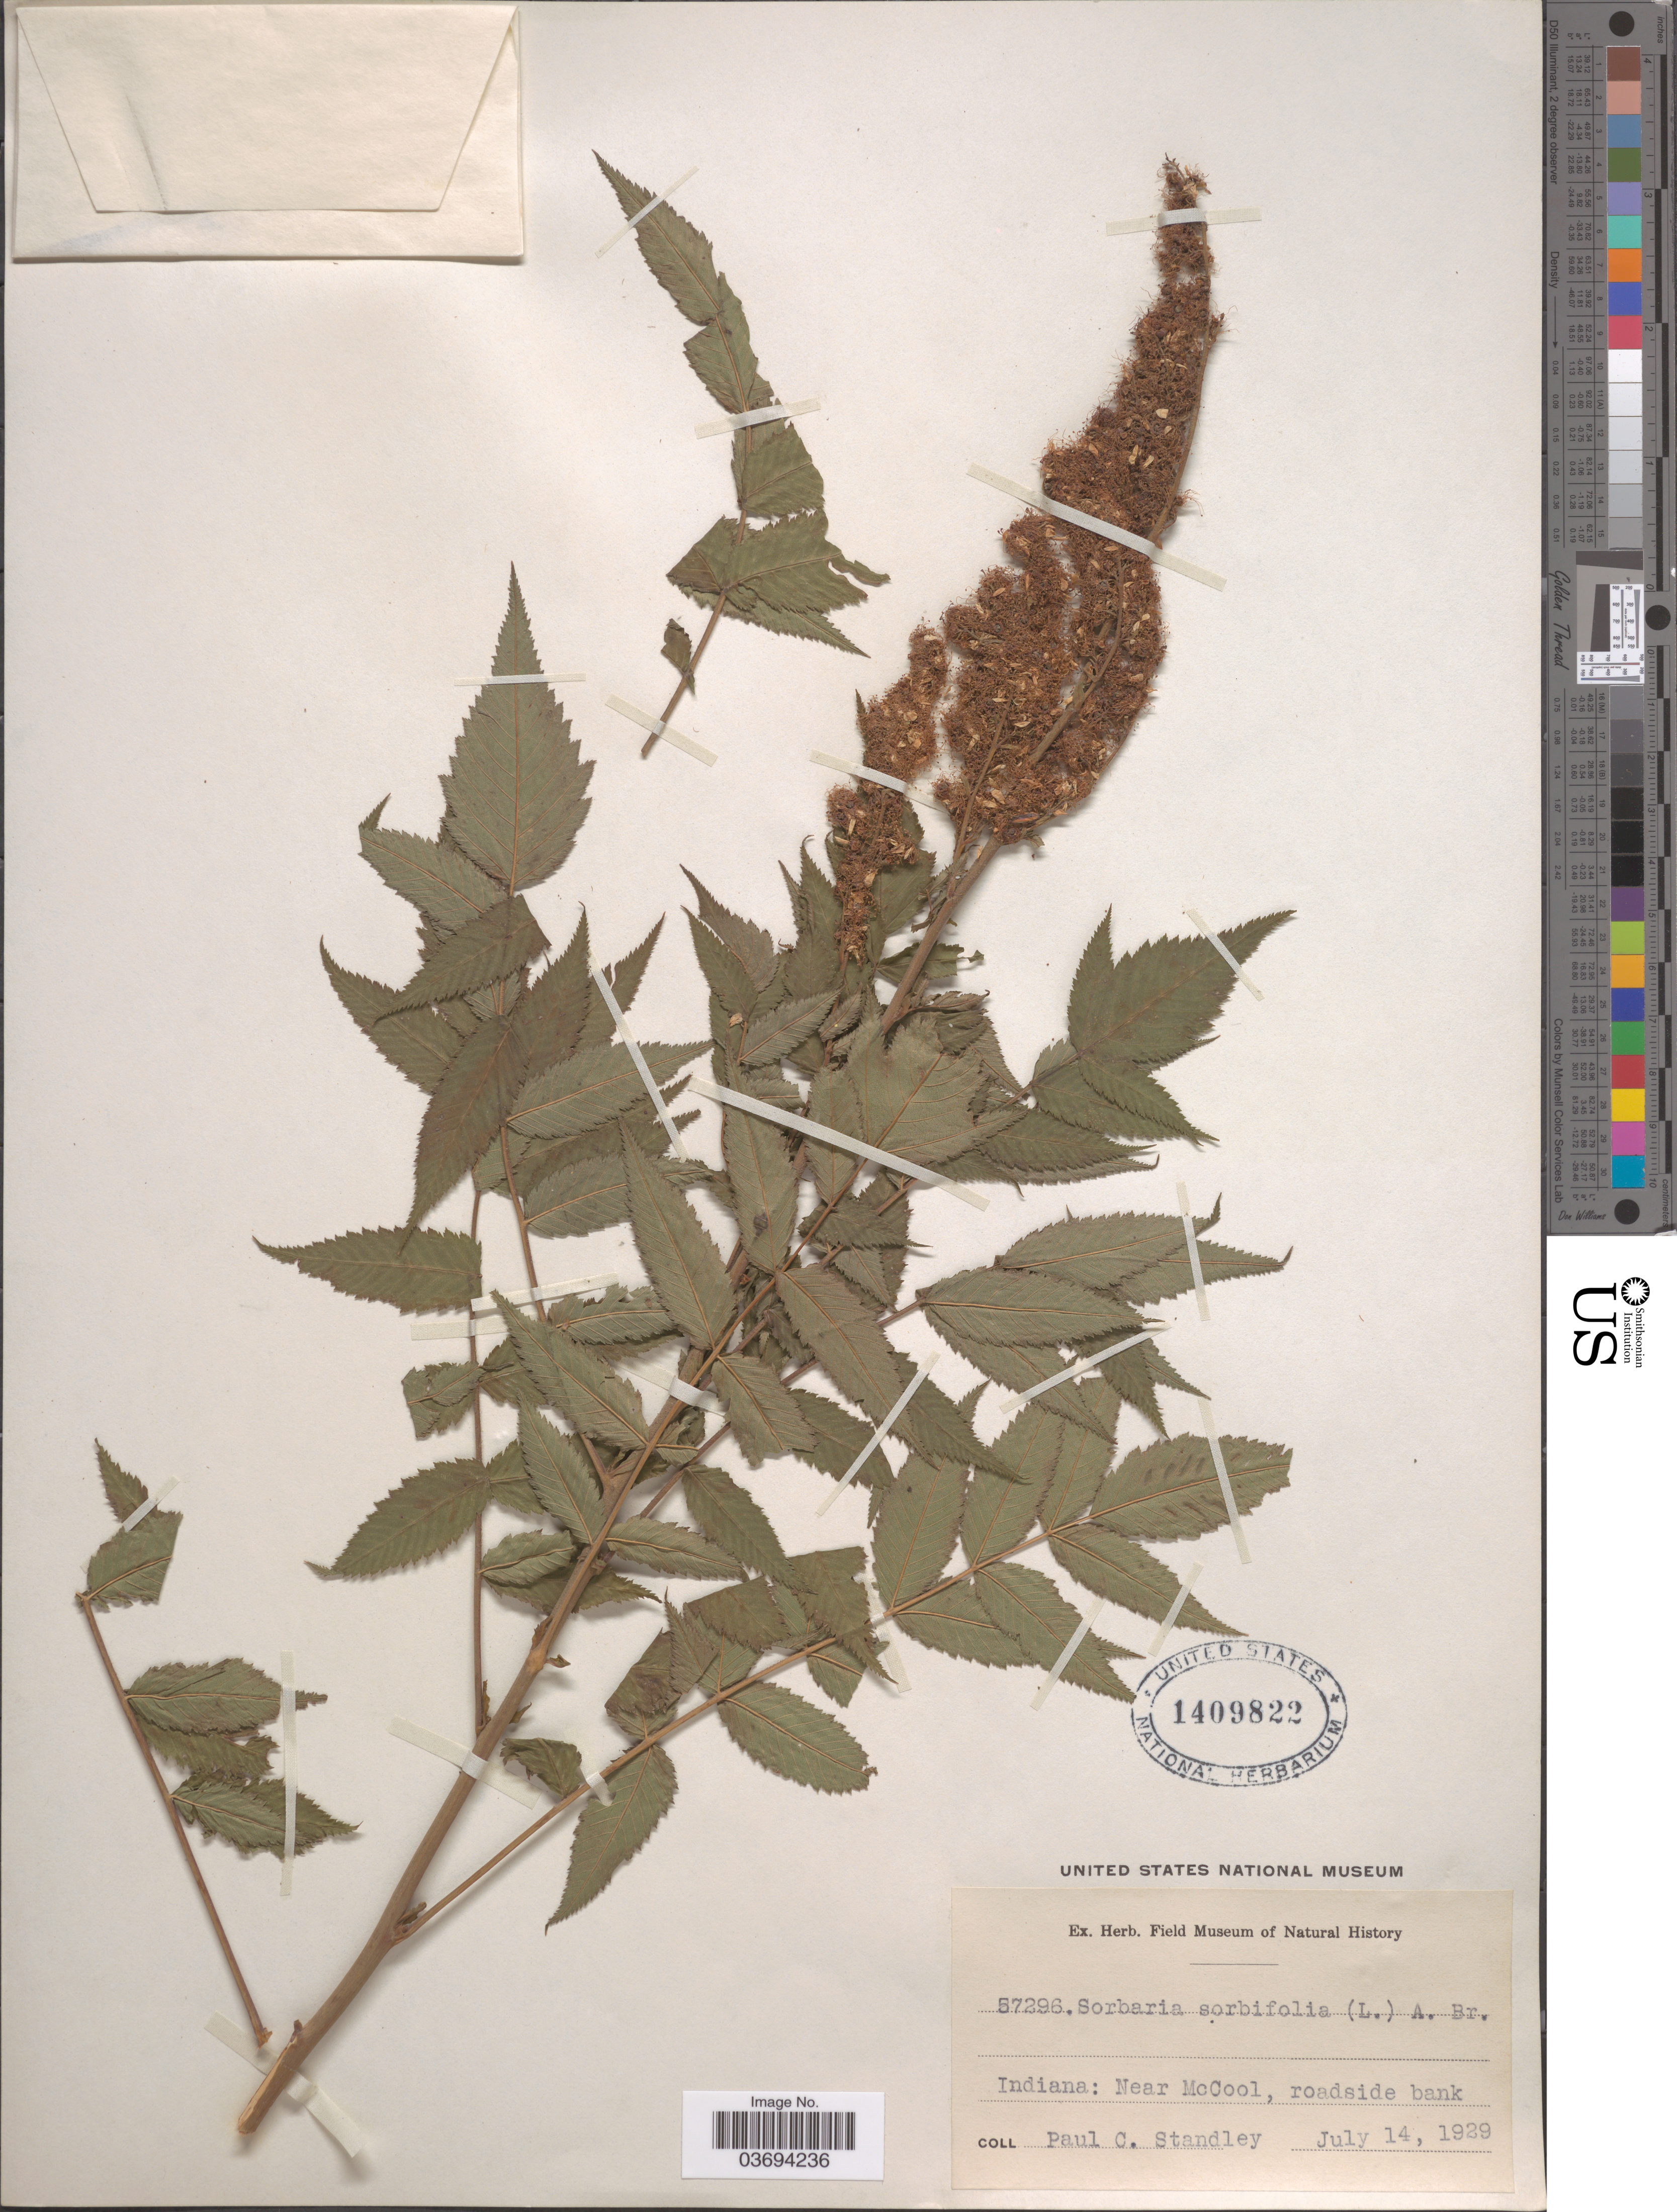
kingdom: Plantae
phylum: Tracheophyta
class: Magnoliopsida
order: Rosales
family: Rosaceae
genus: Sorbaria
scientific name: Sorbaria sorbifolia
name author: (L.) A. Braun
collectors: P. C. Standley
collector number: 57296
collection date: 1929-07-14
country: United States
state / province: Indiana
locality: Near McCool, roadside bank.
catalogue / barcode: US 1409822